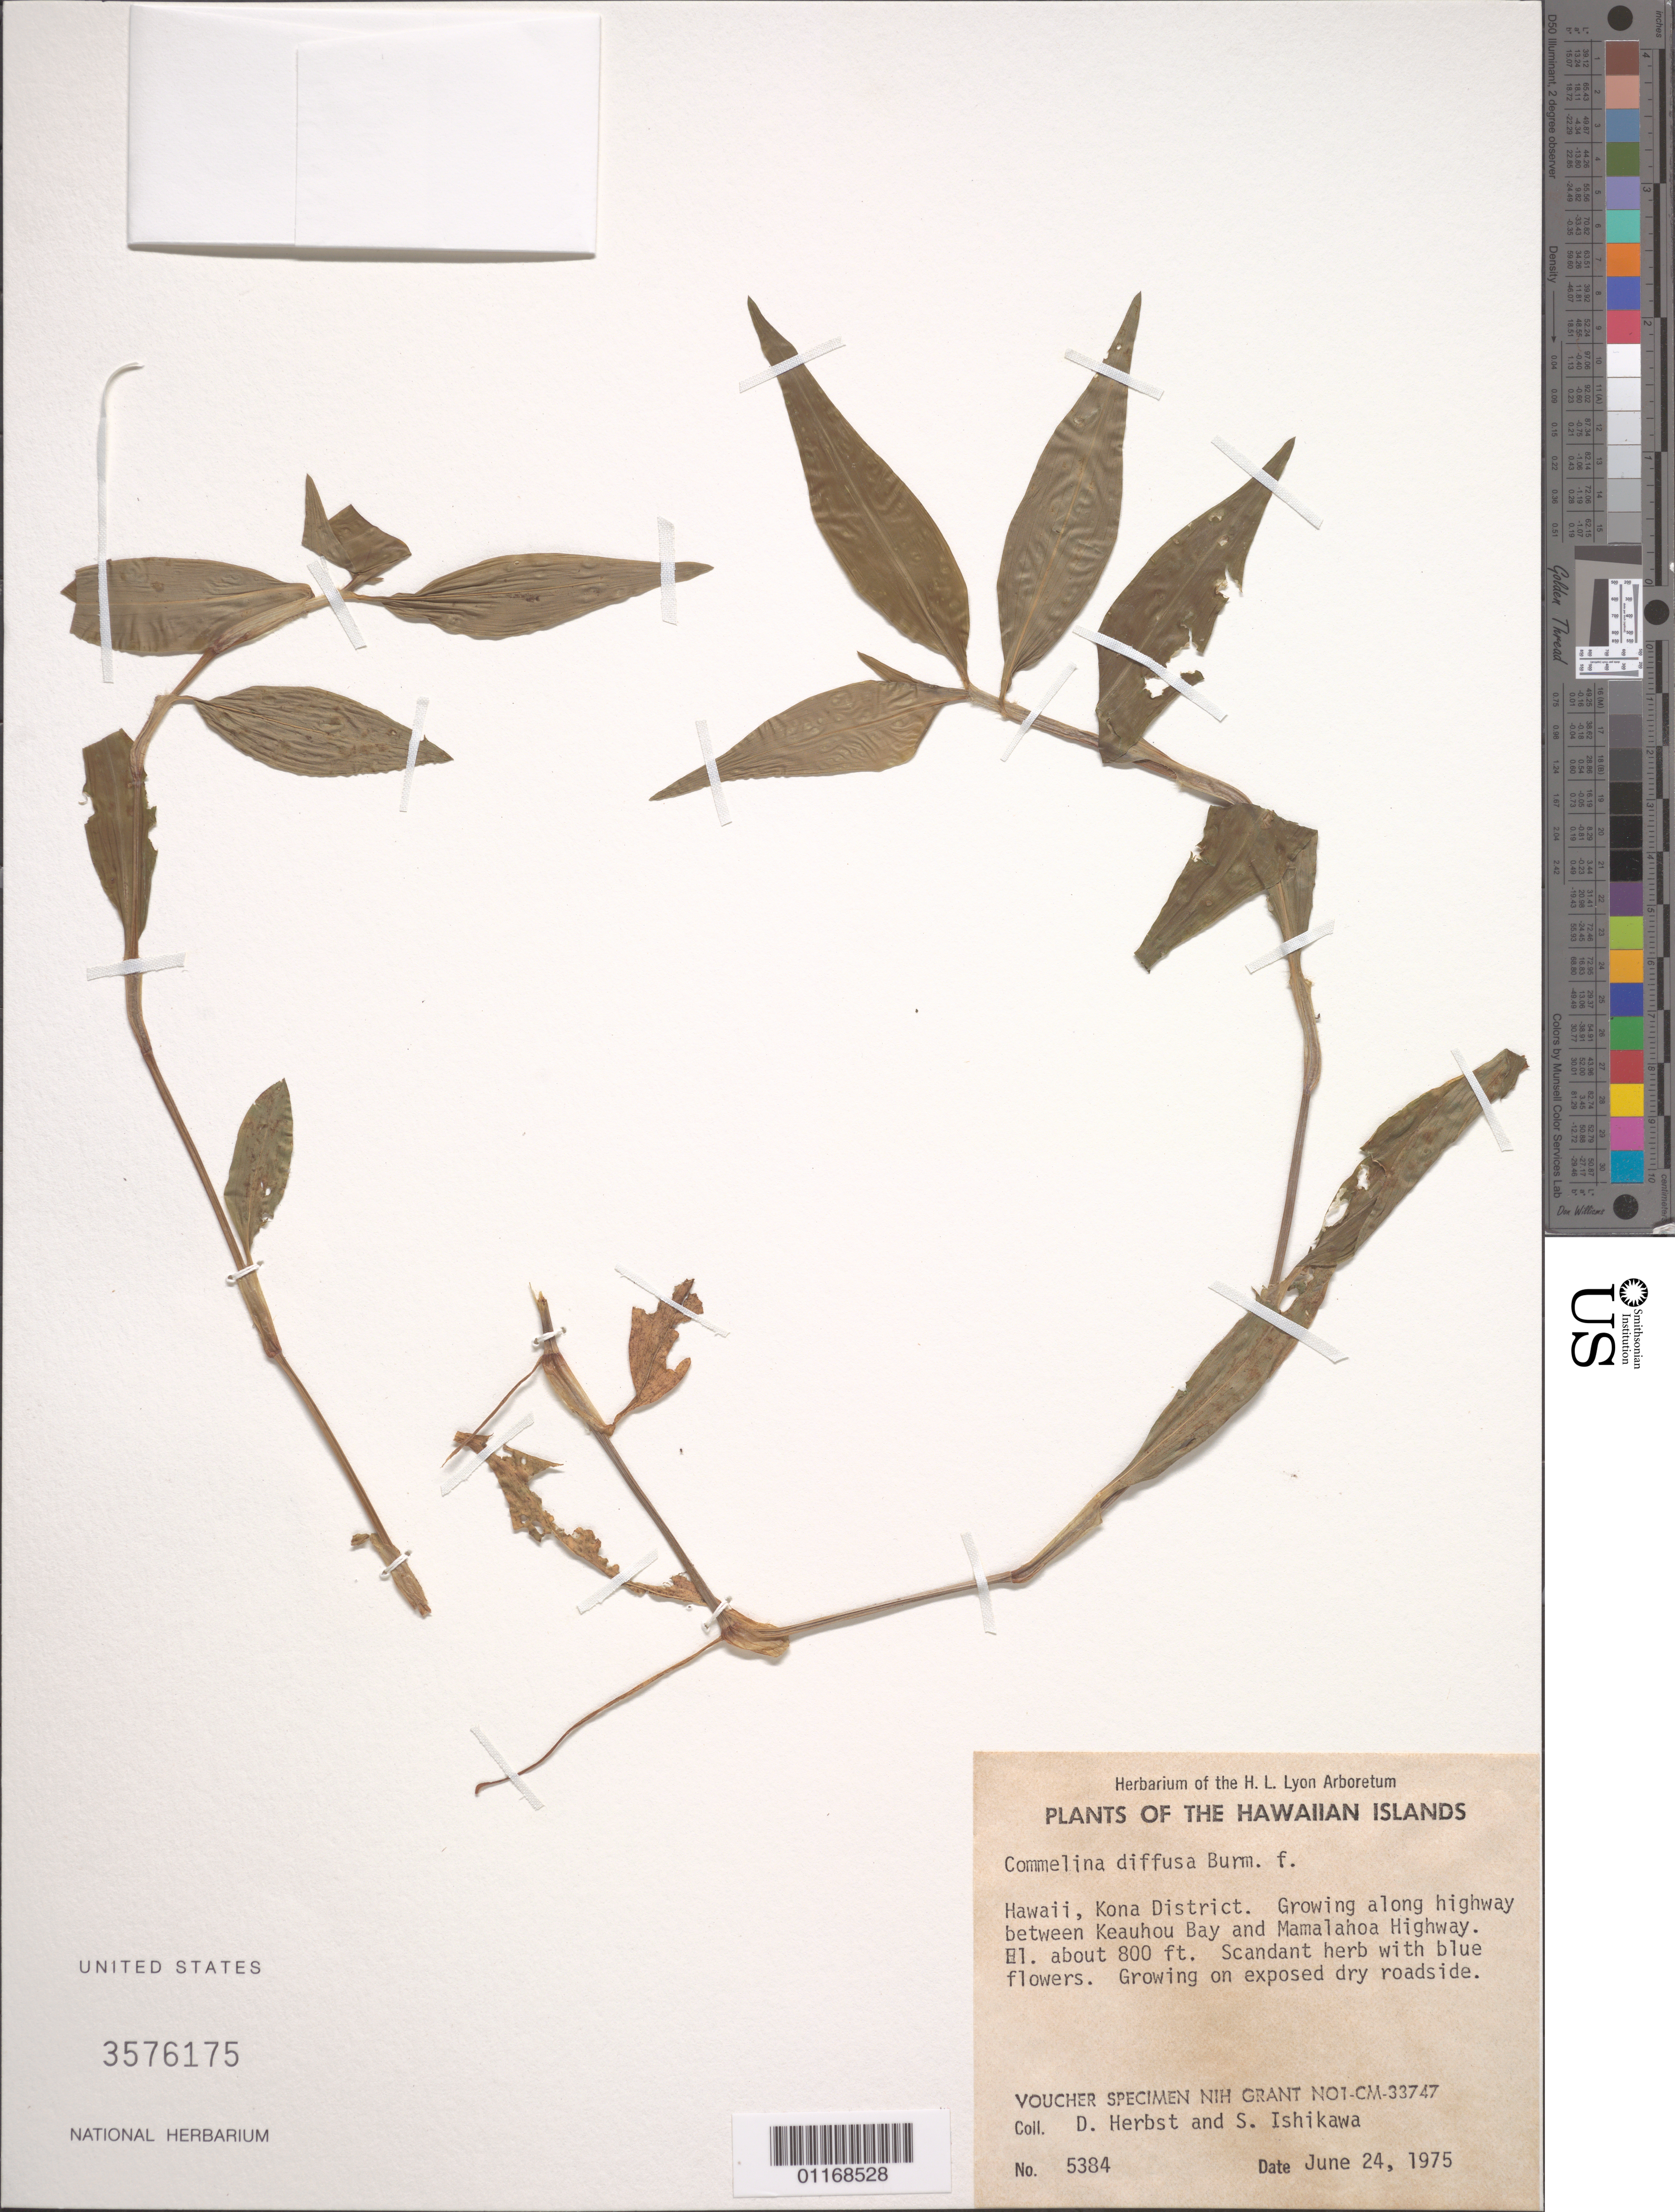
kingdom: Plantae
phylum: Tracheophyta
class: Liliopsida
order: Commelinales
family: Commelinaceae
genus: Commelina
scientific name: Commelina diffusa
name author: Burm. f.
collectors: D. R. Herbst & G. Spence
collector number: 5384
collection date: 1975-06-24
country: United States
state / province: Hawaii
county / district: Hawaii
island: Hawaii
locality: Kona District, growing along highway between Keauhou Bay and Mamalahoa Highway.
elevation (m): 244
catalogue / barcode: US 3576175